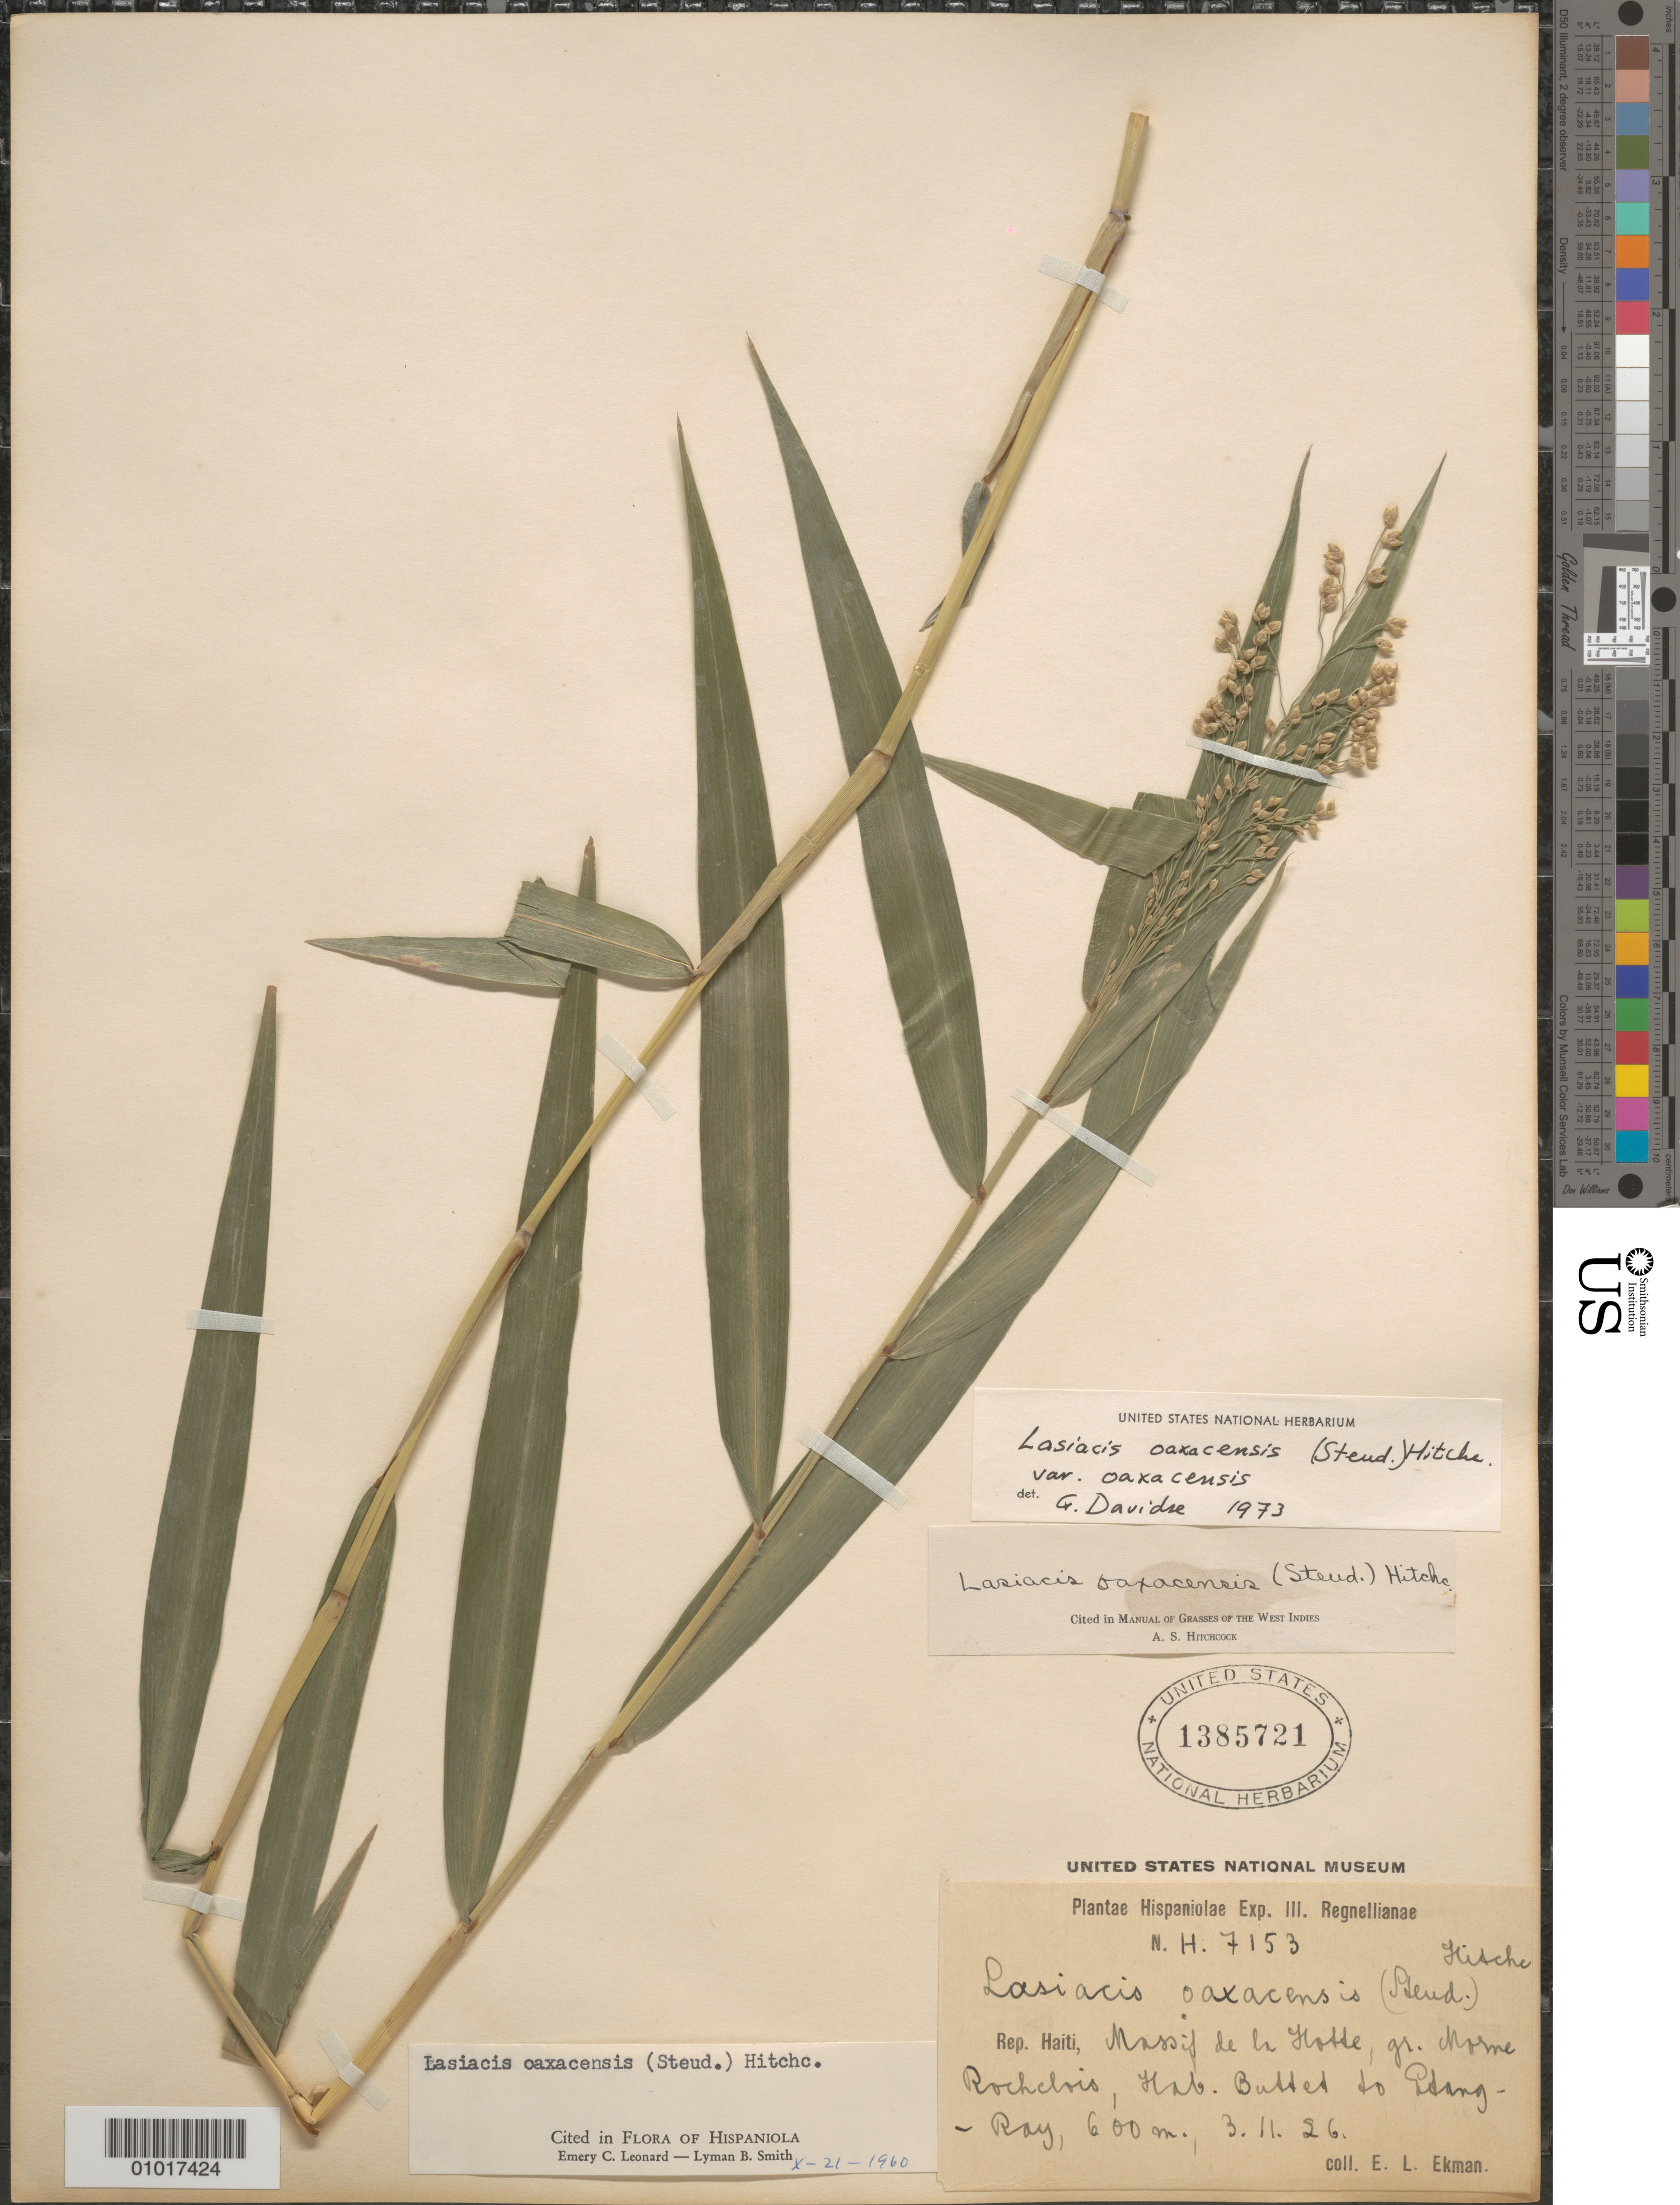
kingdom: Plantae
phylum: Tracheophyta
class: Liliopsida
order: Poales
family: Poaceae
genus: Lasiacis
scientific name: Lasiacis oaxacensis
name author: (Steud.) Hitchc.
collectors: E. L. Ekman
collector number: H 7153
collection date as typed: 03 Nov 1926 or 11 Mar 1926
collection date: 1926-03-11 or 1926-11-03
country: Haiti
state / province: Grand'Anse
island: Hispaniola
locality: Massif de la Hotte, Morne Rochelois, Buttel to E'tang Rey.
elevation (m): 600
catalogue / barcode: US 1385721